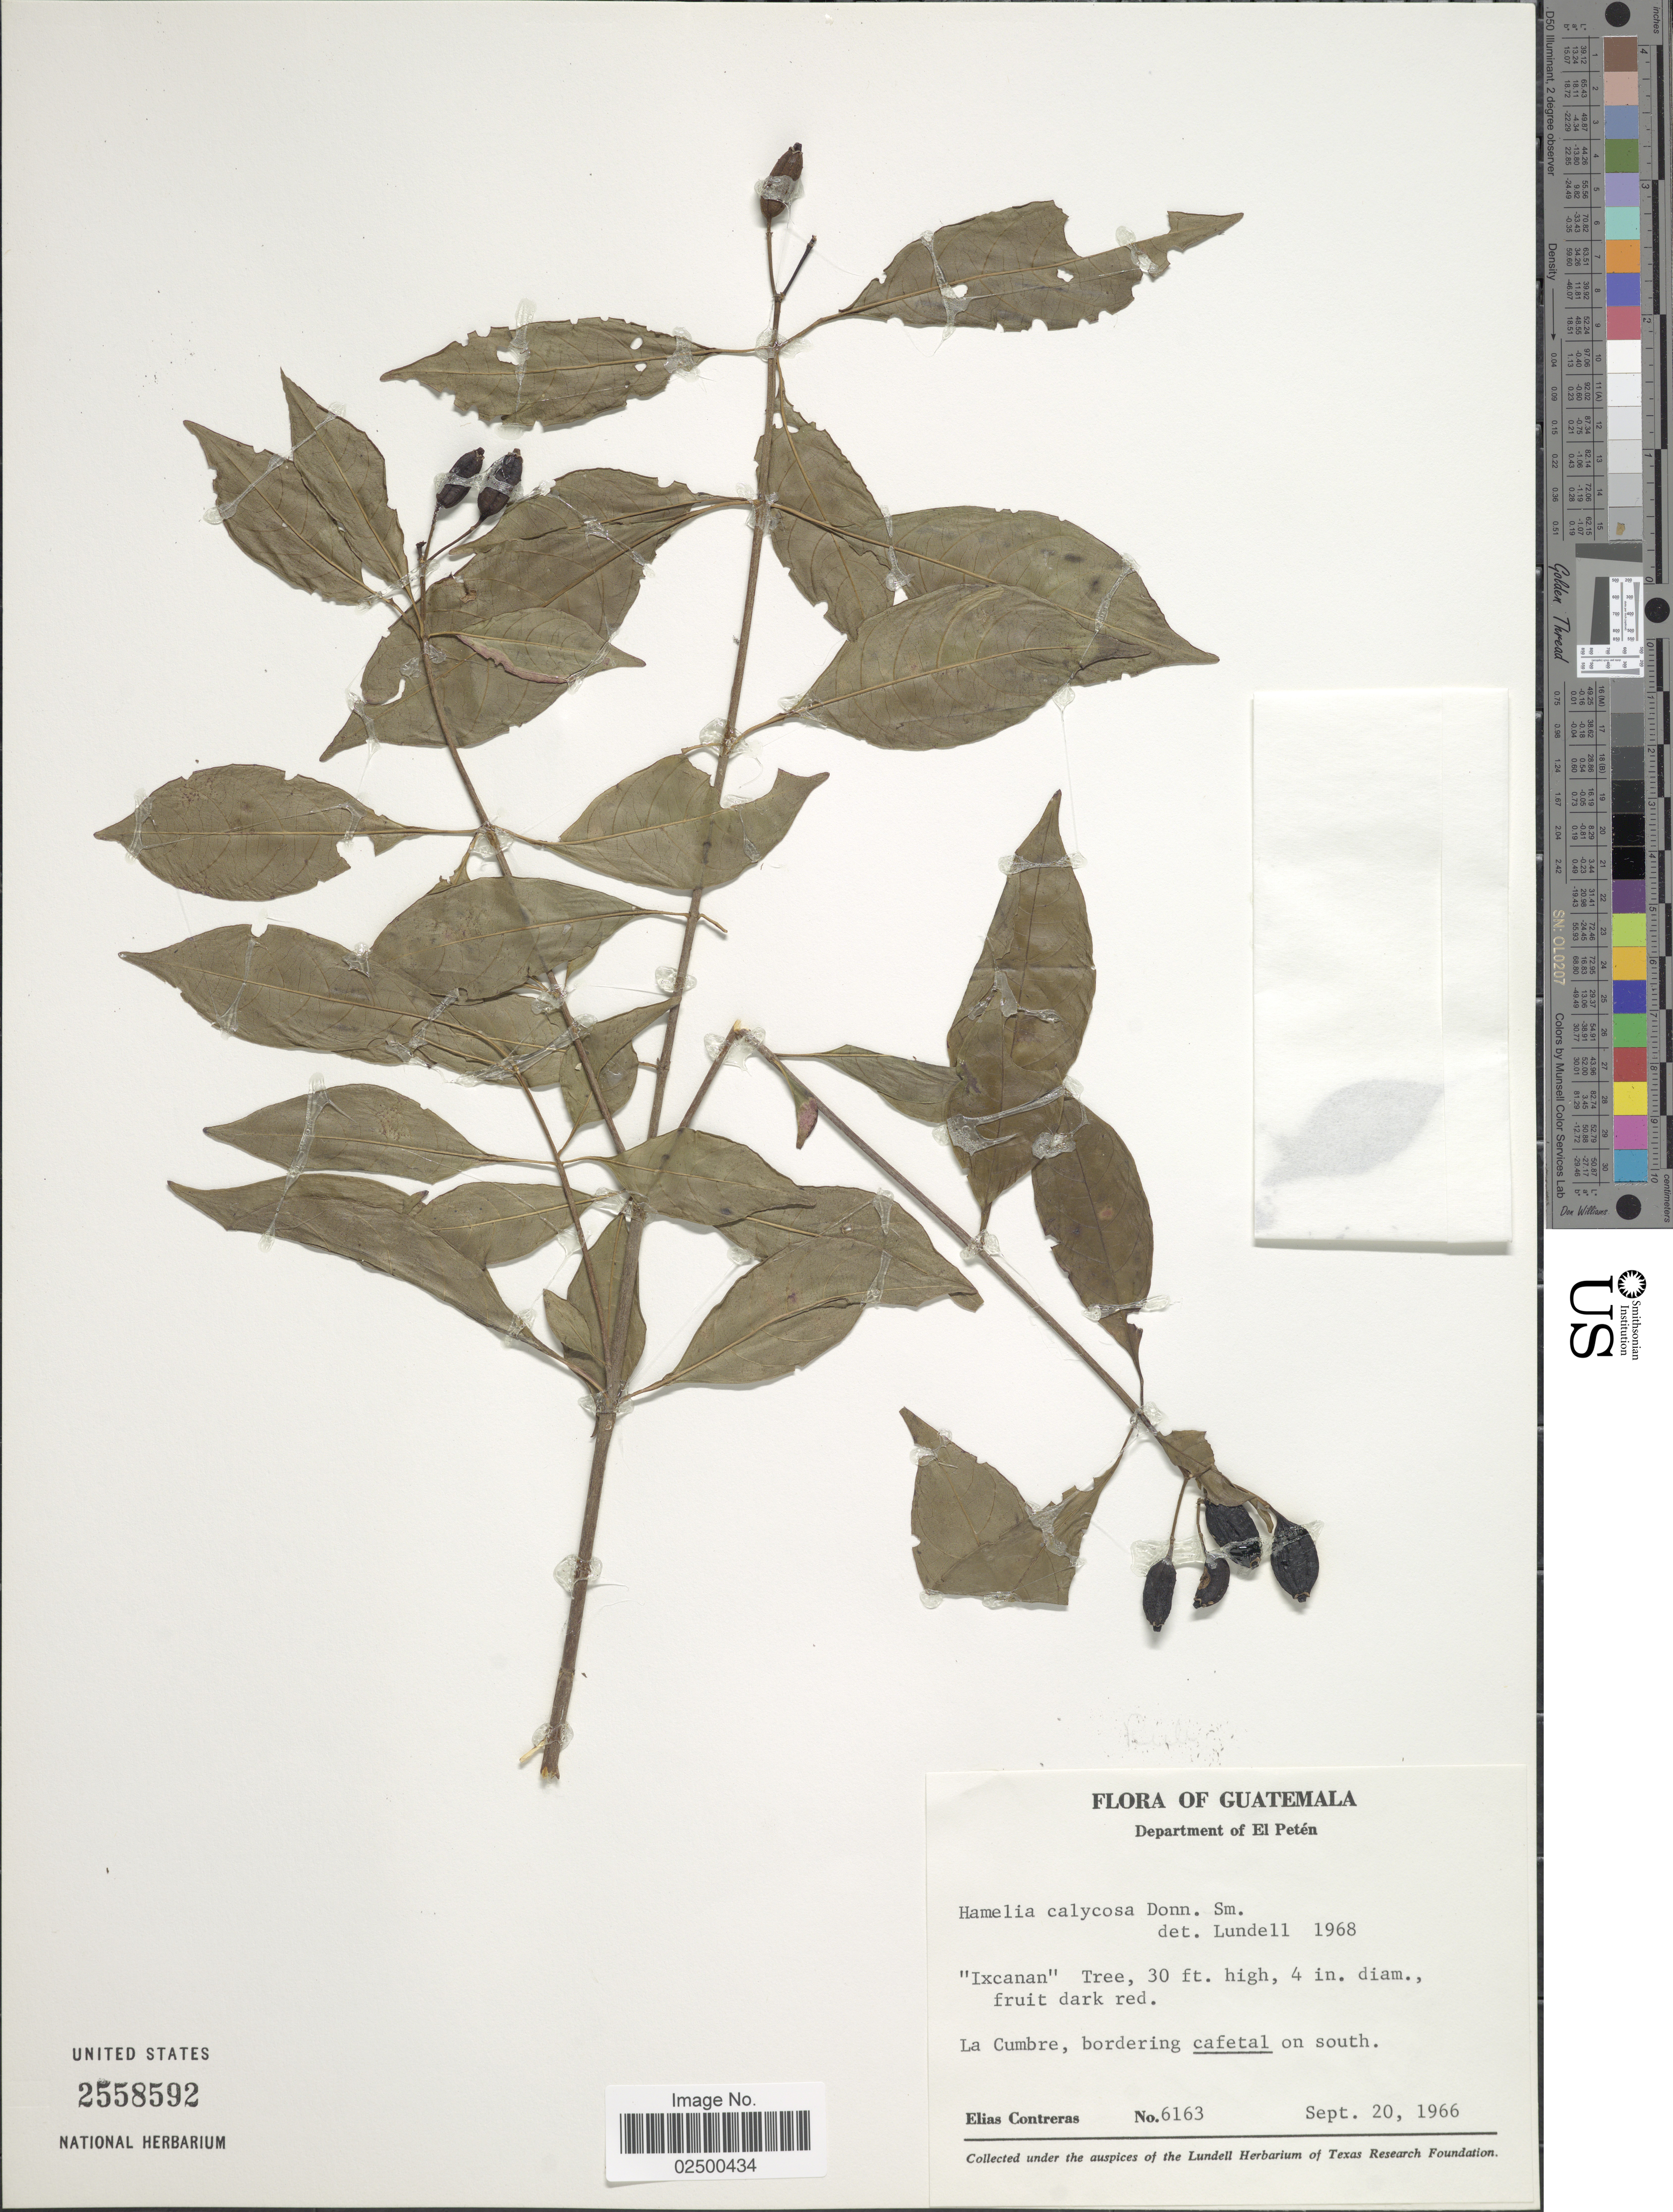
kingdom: Plantae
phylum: Tracheophyta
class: Magnoliopsida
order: Gentianales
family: Rubiaceae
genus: Hamelia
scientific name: Hamelia calycosa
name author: Donn. Sm.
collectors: E. Contreras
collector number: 6163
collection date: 1966-09-20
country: Guatemala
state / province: El Petén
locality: Department of El Peten, La Cumbre, bordering cafetal on south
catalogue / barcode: US 2558592